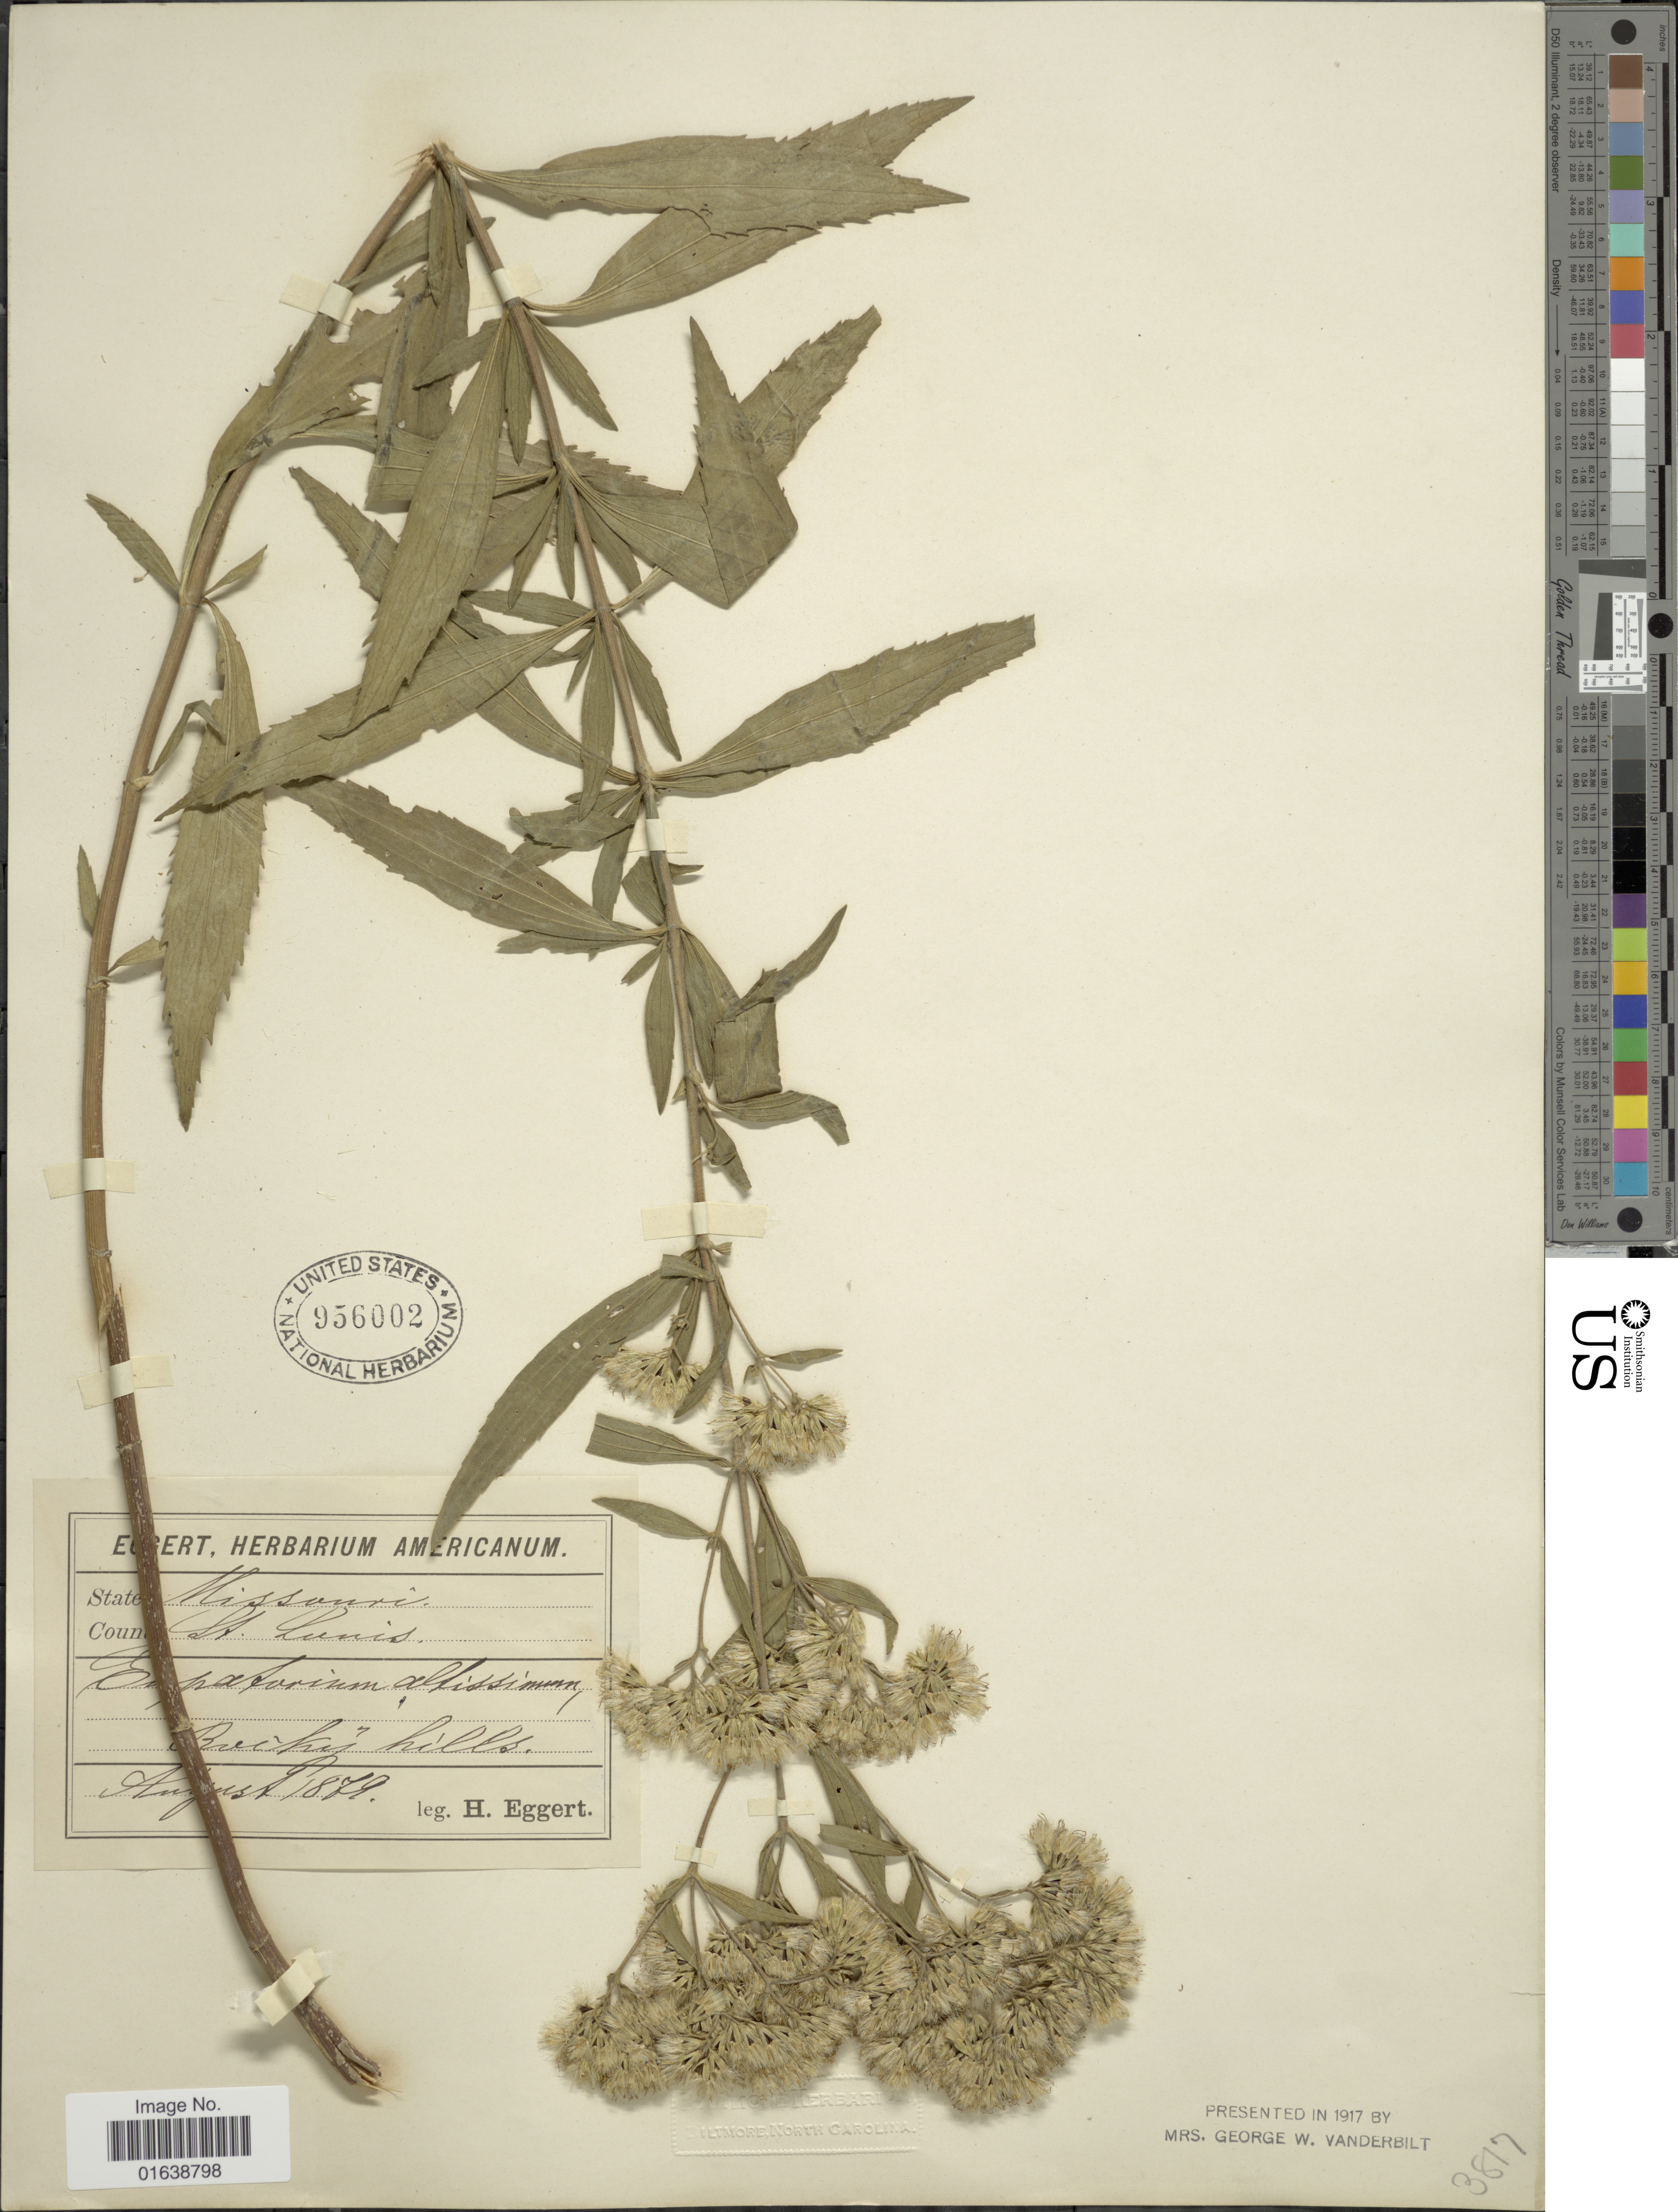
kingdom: Plantae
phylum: Tracheophyta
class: Magnoliopsida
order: Asterales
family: Asteraceae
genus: Eupatorium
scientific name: Eupatorium altissimum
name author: L.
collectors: H. Eggert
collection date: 1879-08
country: United States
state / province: Missouri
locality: Missouri. Rocky hills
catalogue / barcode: US 956002